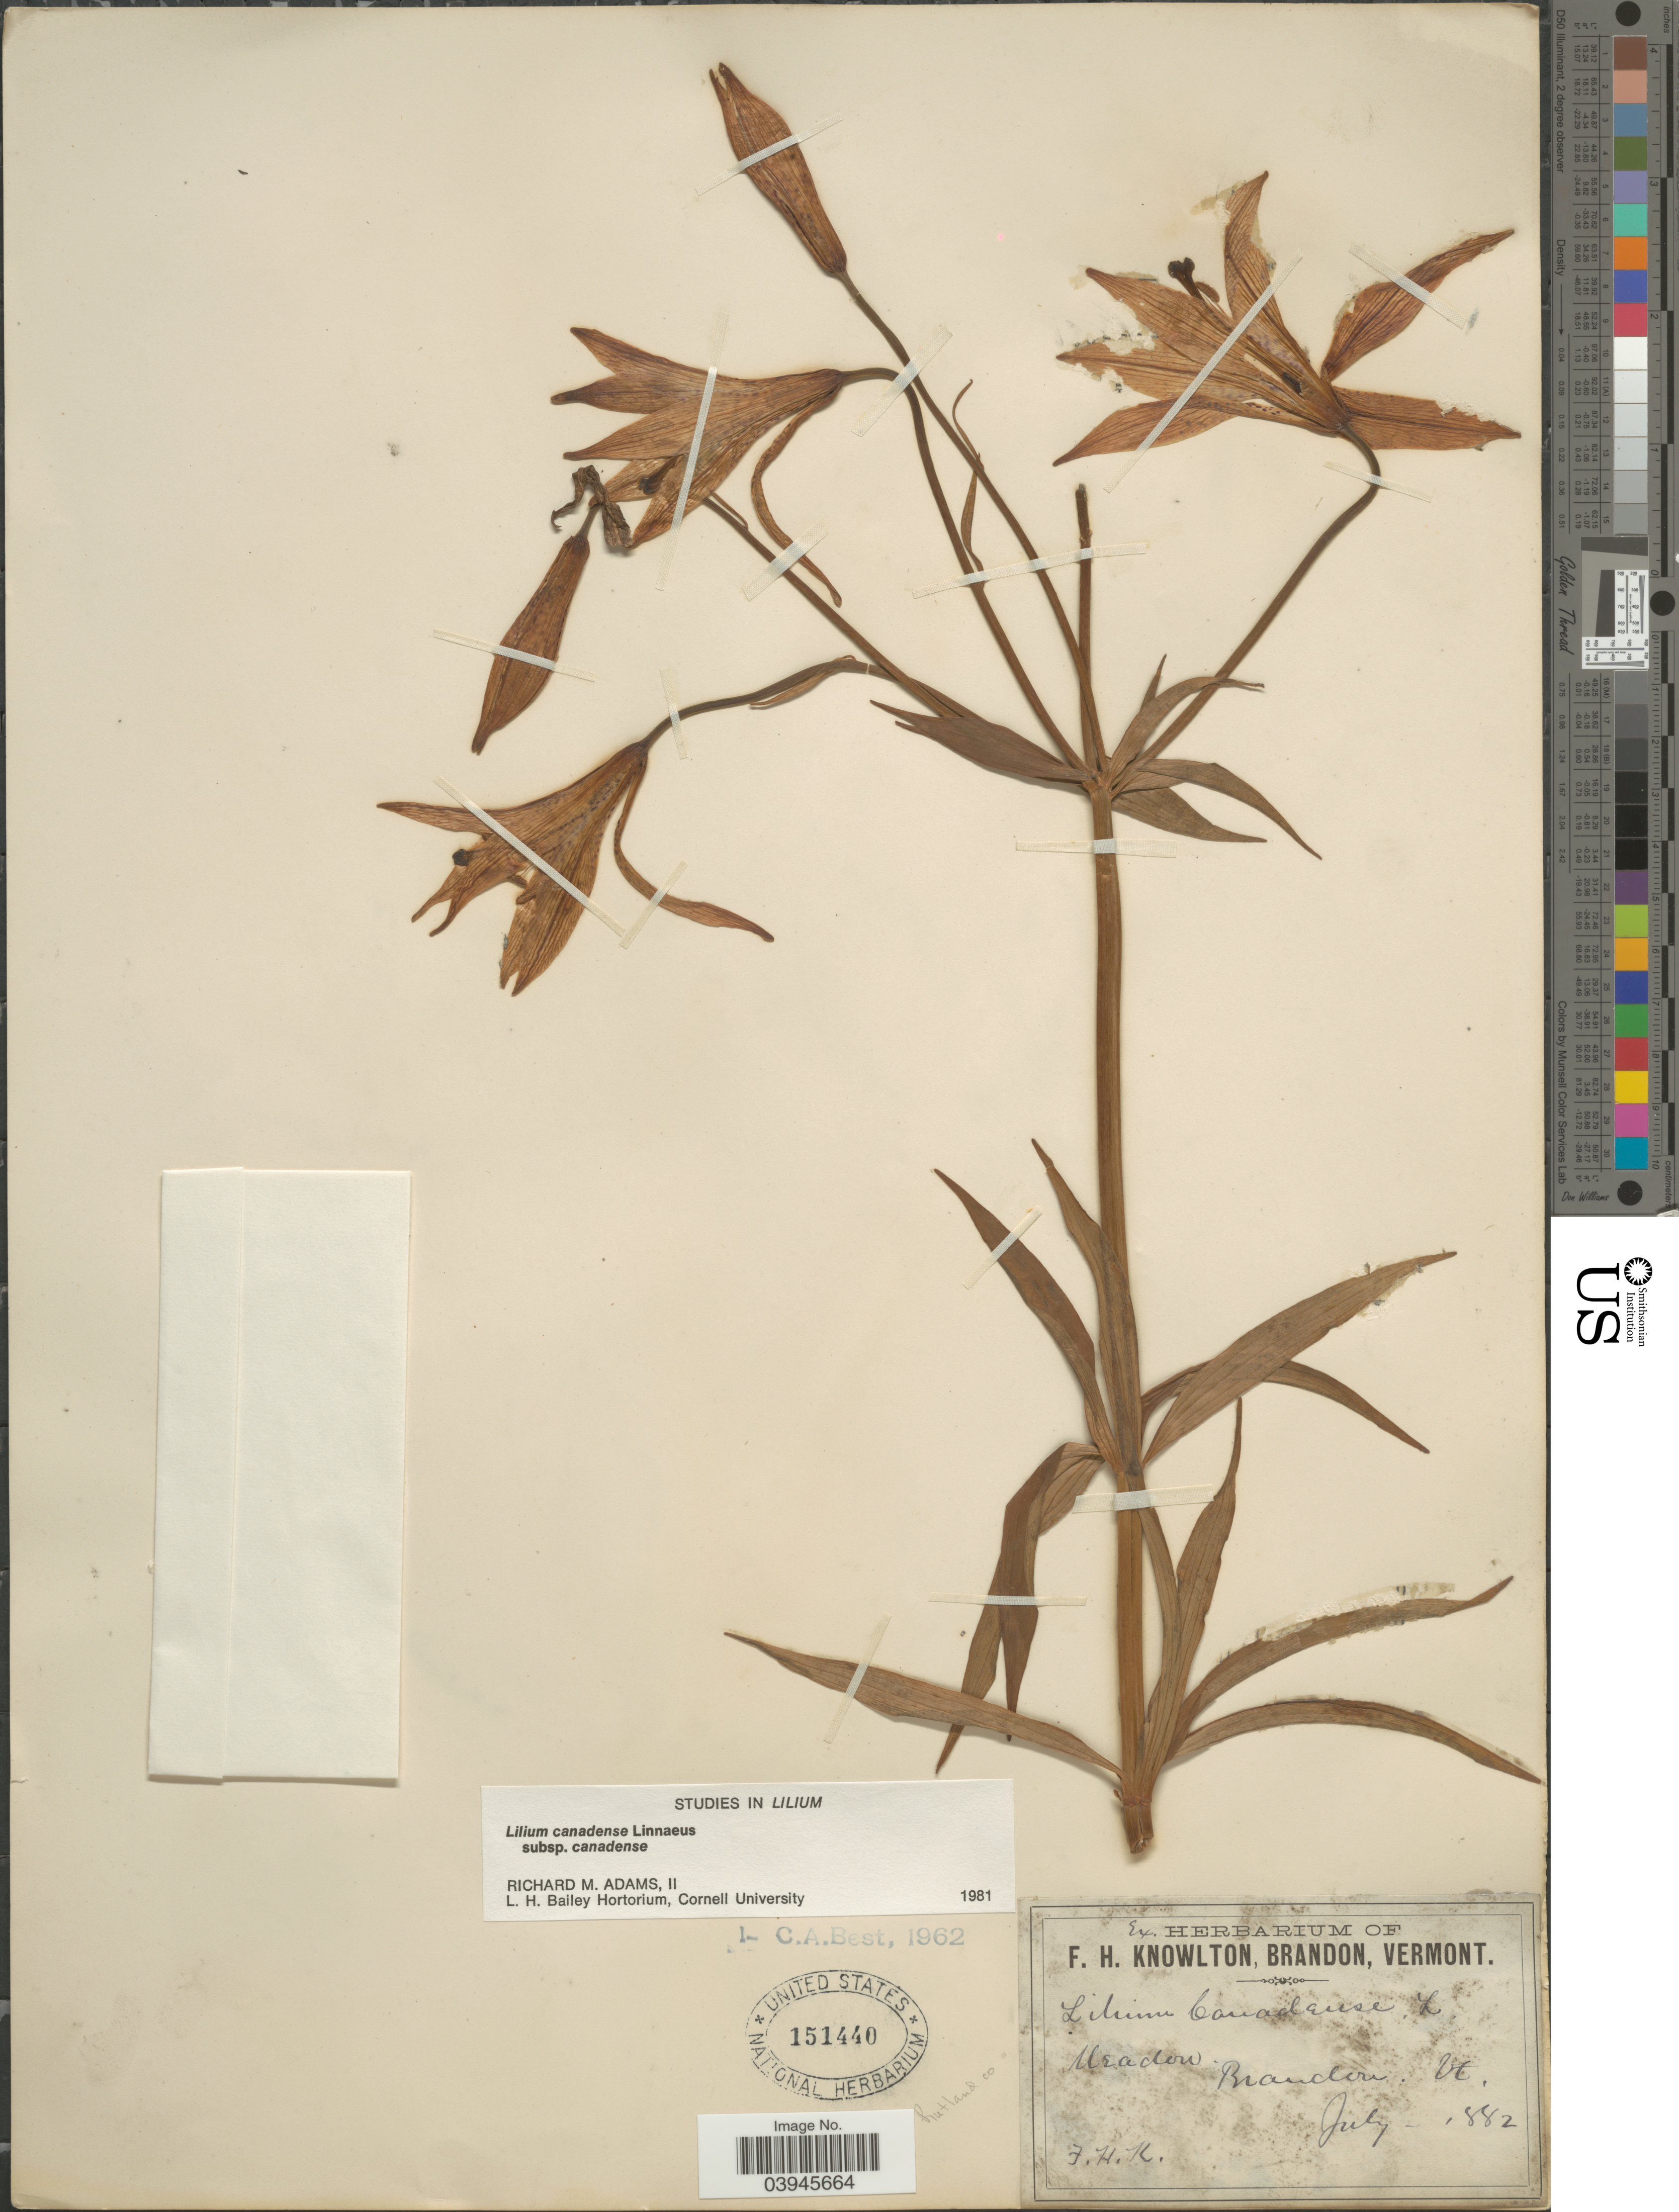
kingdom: Plantae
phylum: Tracheophyta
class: Liliopsida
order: Liliales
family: Liliaceae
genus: Lilium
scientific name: Lilium canadense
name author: L.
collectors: F. H. Knowlton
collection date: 1882-07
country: United States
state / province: Vermont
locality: Brandon. Rutland co.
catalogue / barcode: US 151440